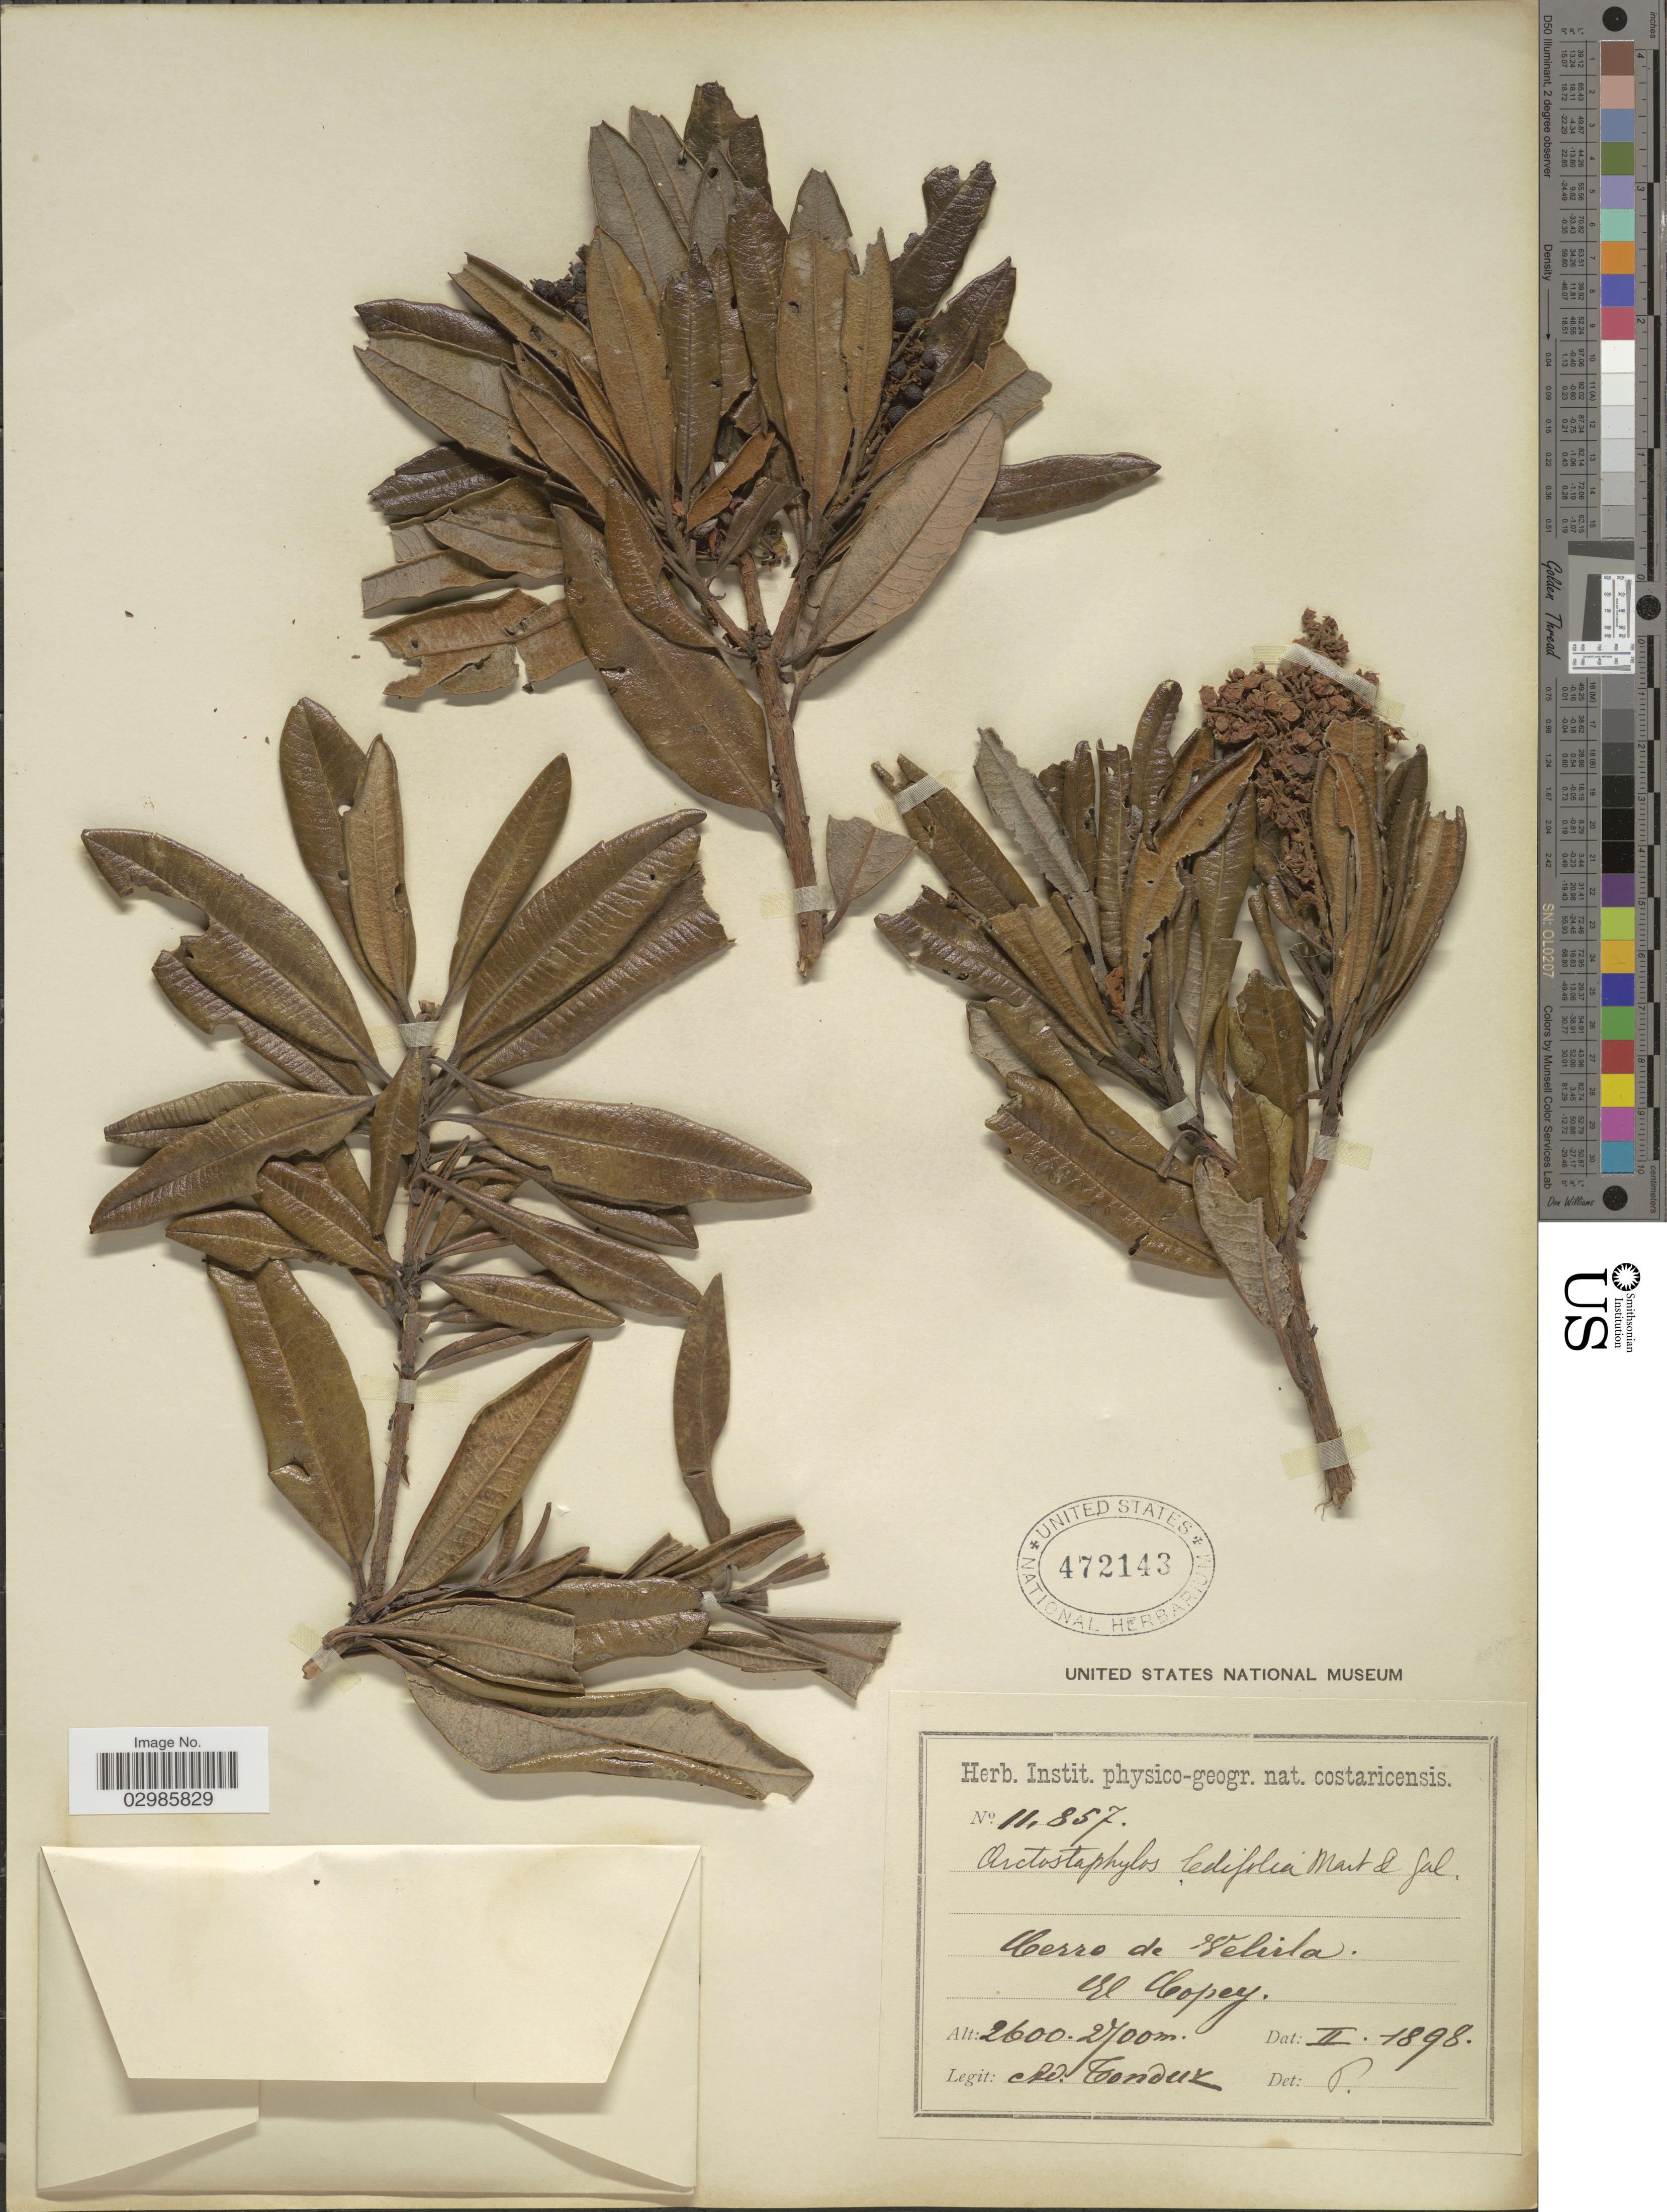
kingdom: Plantae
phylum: Tracheophyta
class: Magnoliopsida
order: Ericales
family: Ericaceae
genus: Comarostaphylis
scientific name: Comarostaphylis sp.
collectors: A. Tonduz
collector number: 11857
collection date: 1898-02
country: Costa Rica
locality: Cerro de Velirla. El Copey.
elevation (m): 2600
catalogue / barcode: US 472143